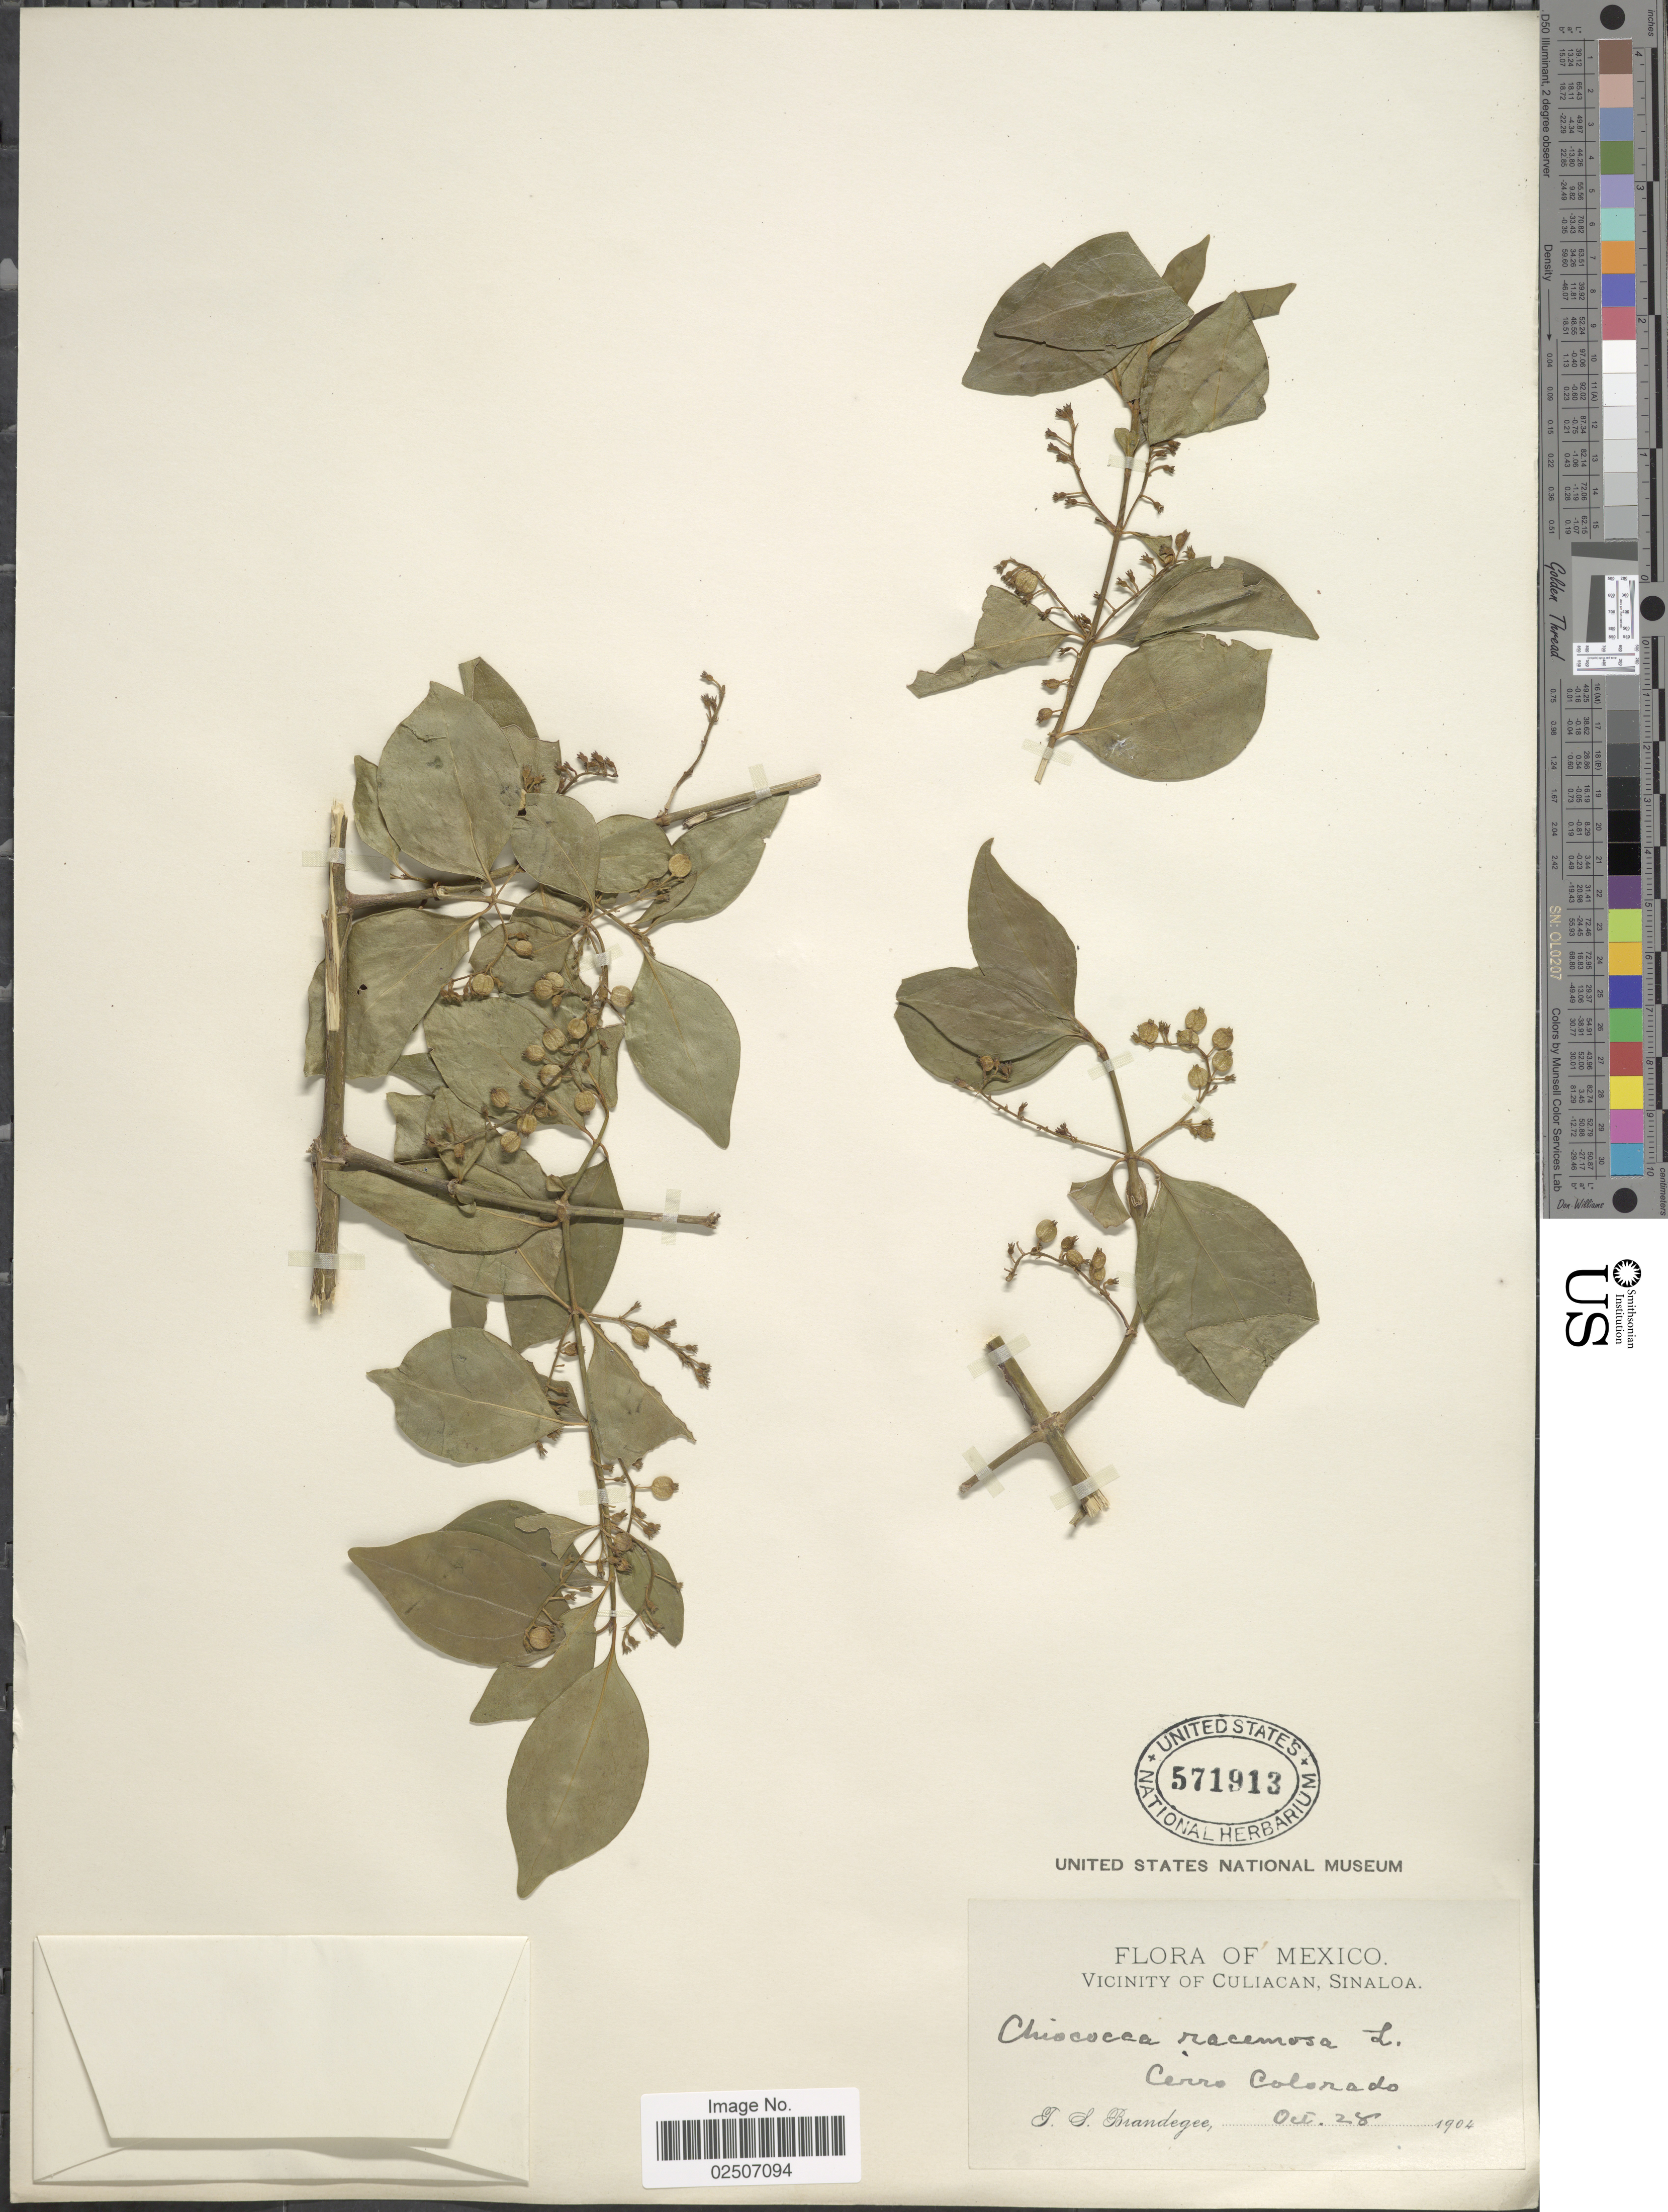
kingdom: Plantae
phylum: Tracheophyta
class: Magnoliopsida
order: Gentianales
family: Rubiaceae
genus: Chiococca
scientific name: Chiococca alba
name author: (L.) Hitchc.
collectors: T. S. Brandegee (herbarium)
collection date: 1904-10-28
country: Mexico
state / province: Sinaloa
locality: Vicinity of Culiacan, Cerro Colorado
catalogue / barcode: US 571913